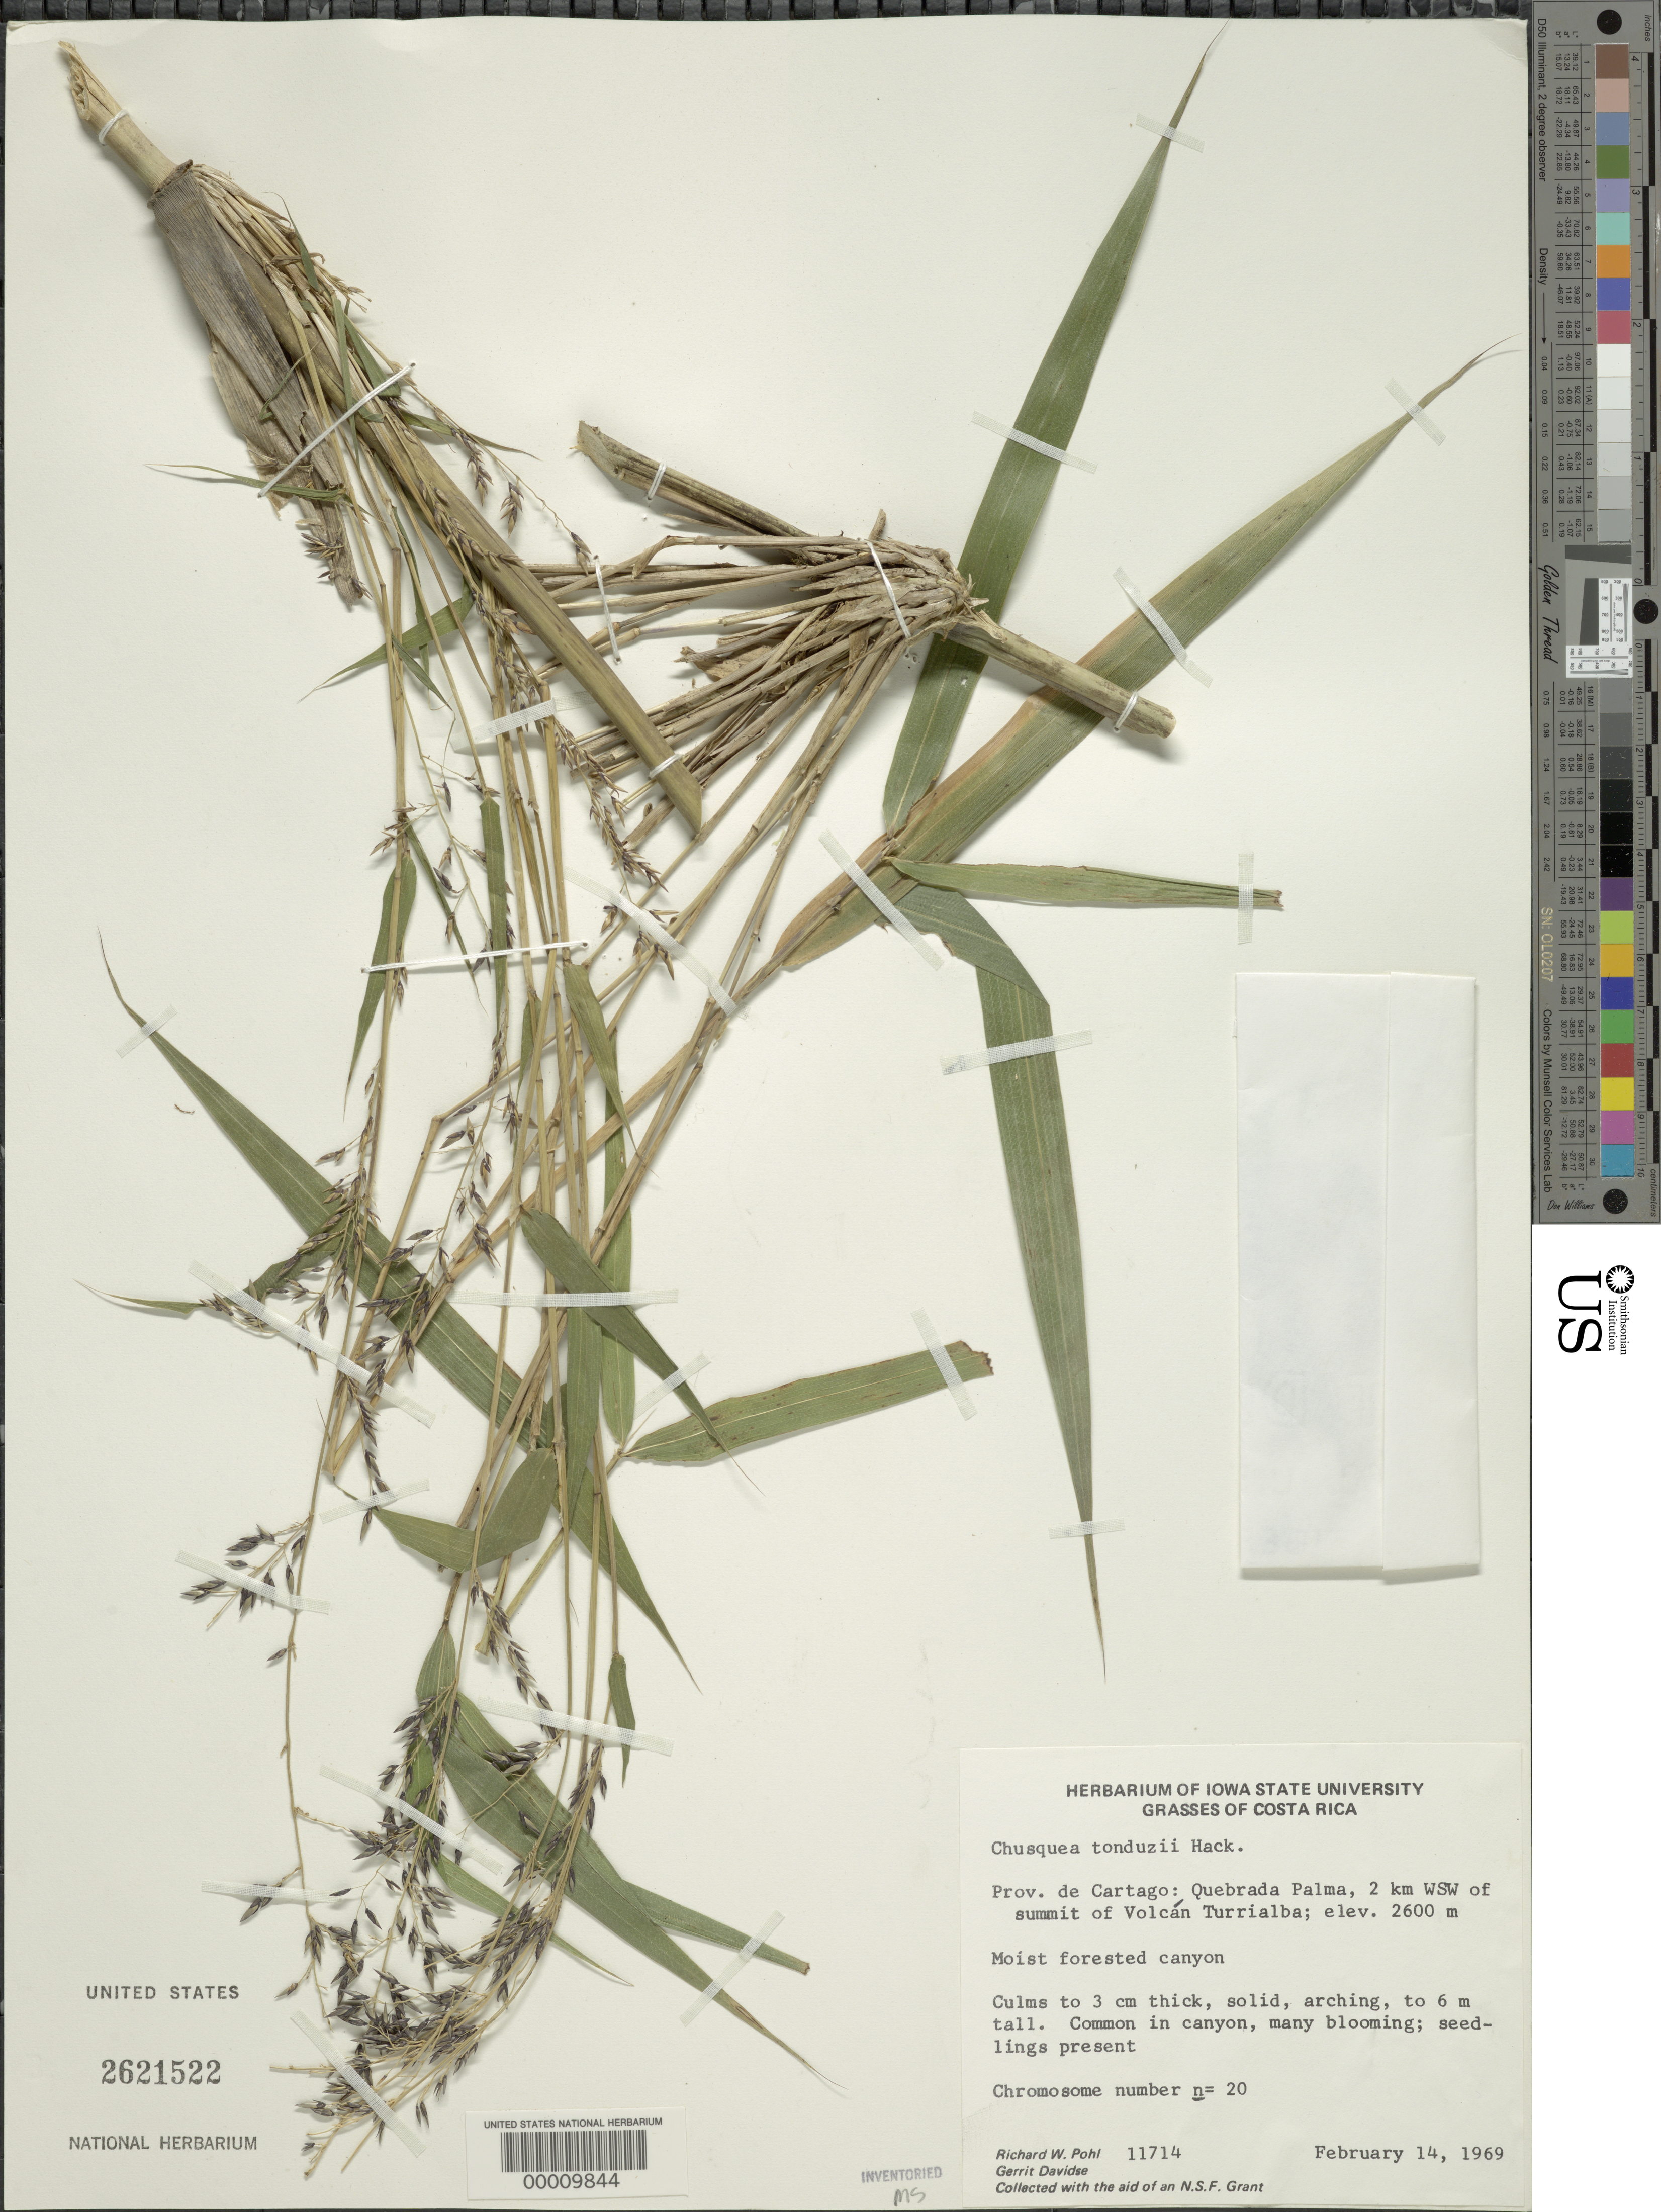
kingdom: Plantae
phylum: Tracheophyta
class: Liliopsida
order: Poales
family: Poaceae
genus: Chusquea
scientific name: Chusquea tonduzii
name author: Hack.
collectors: R. W. Pohl & G. Davidse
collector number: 11714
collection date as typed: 14 Feb 1969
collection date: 1969-02-14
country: Costa Rica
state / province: Cartago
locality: Quebrada Palma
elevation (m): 2600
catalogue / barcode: US 2621522